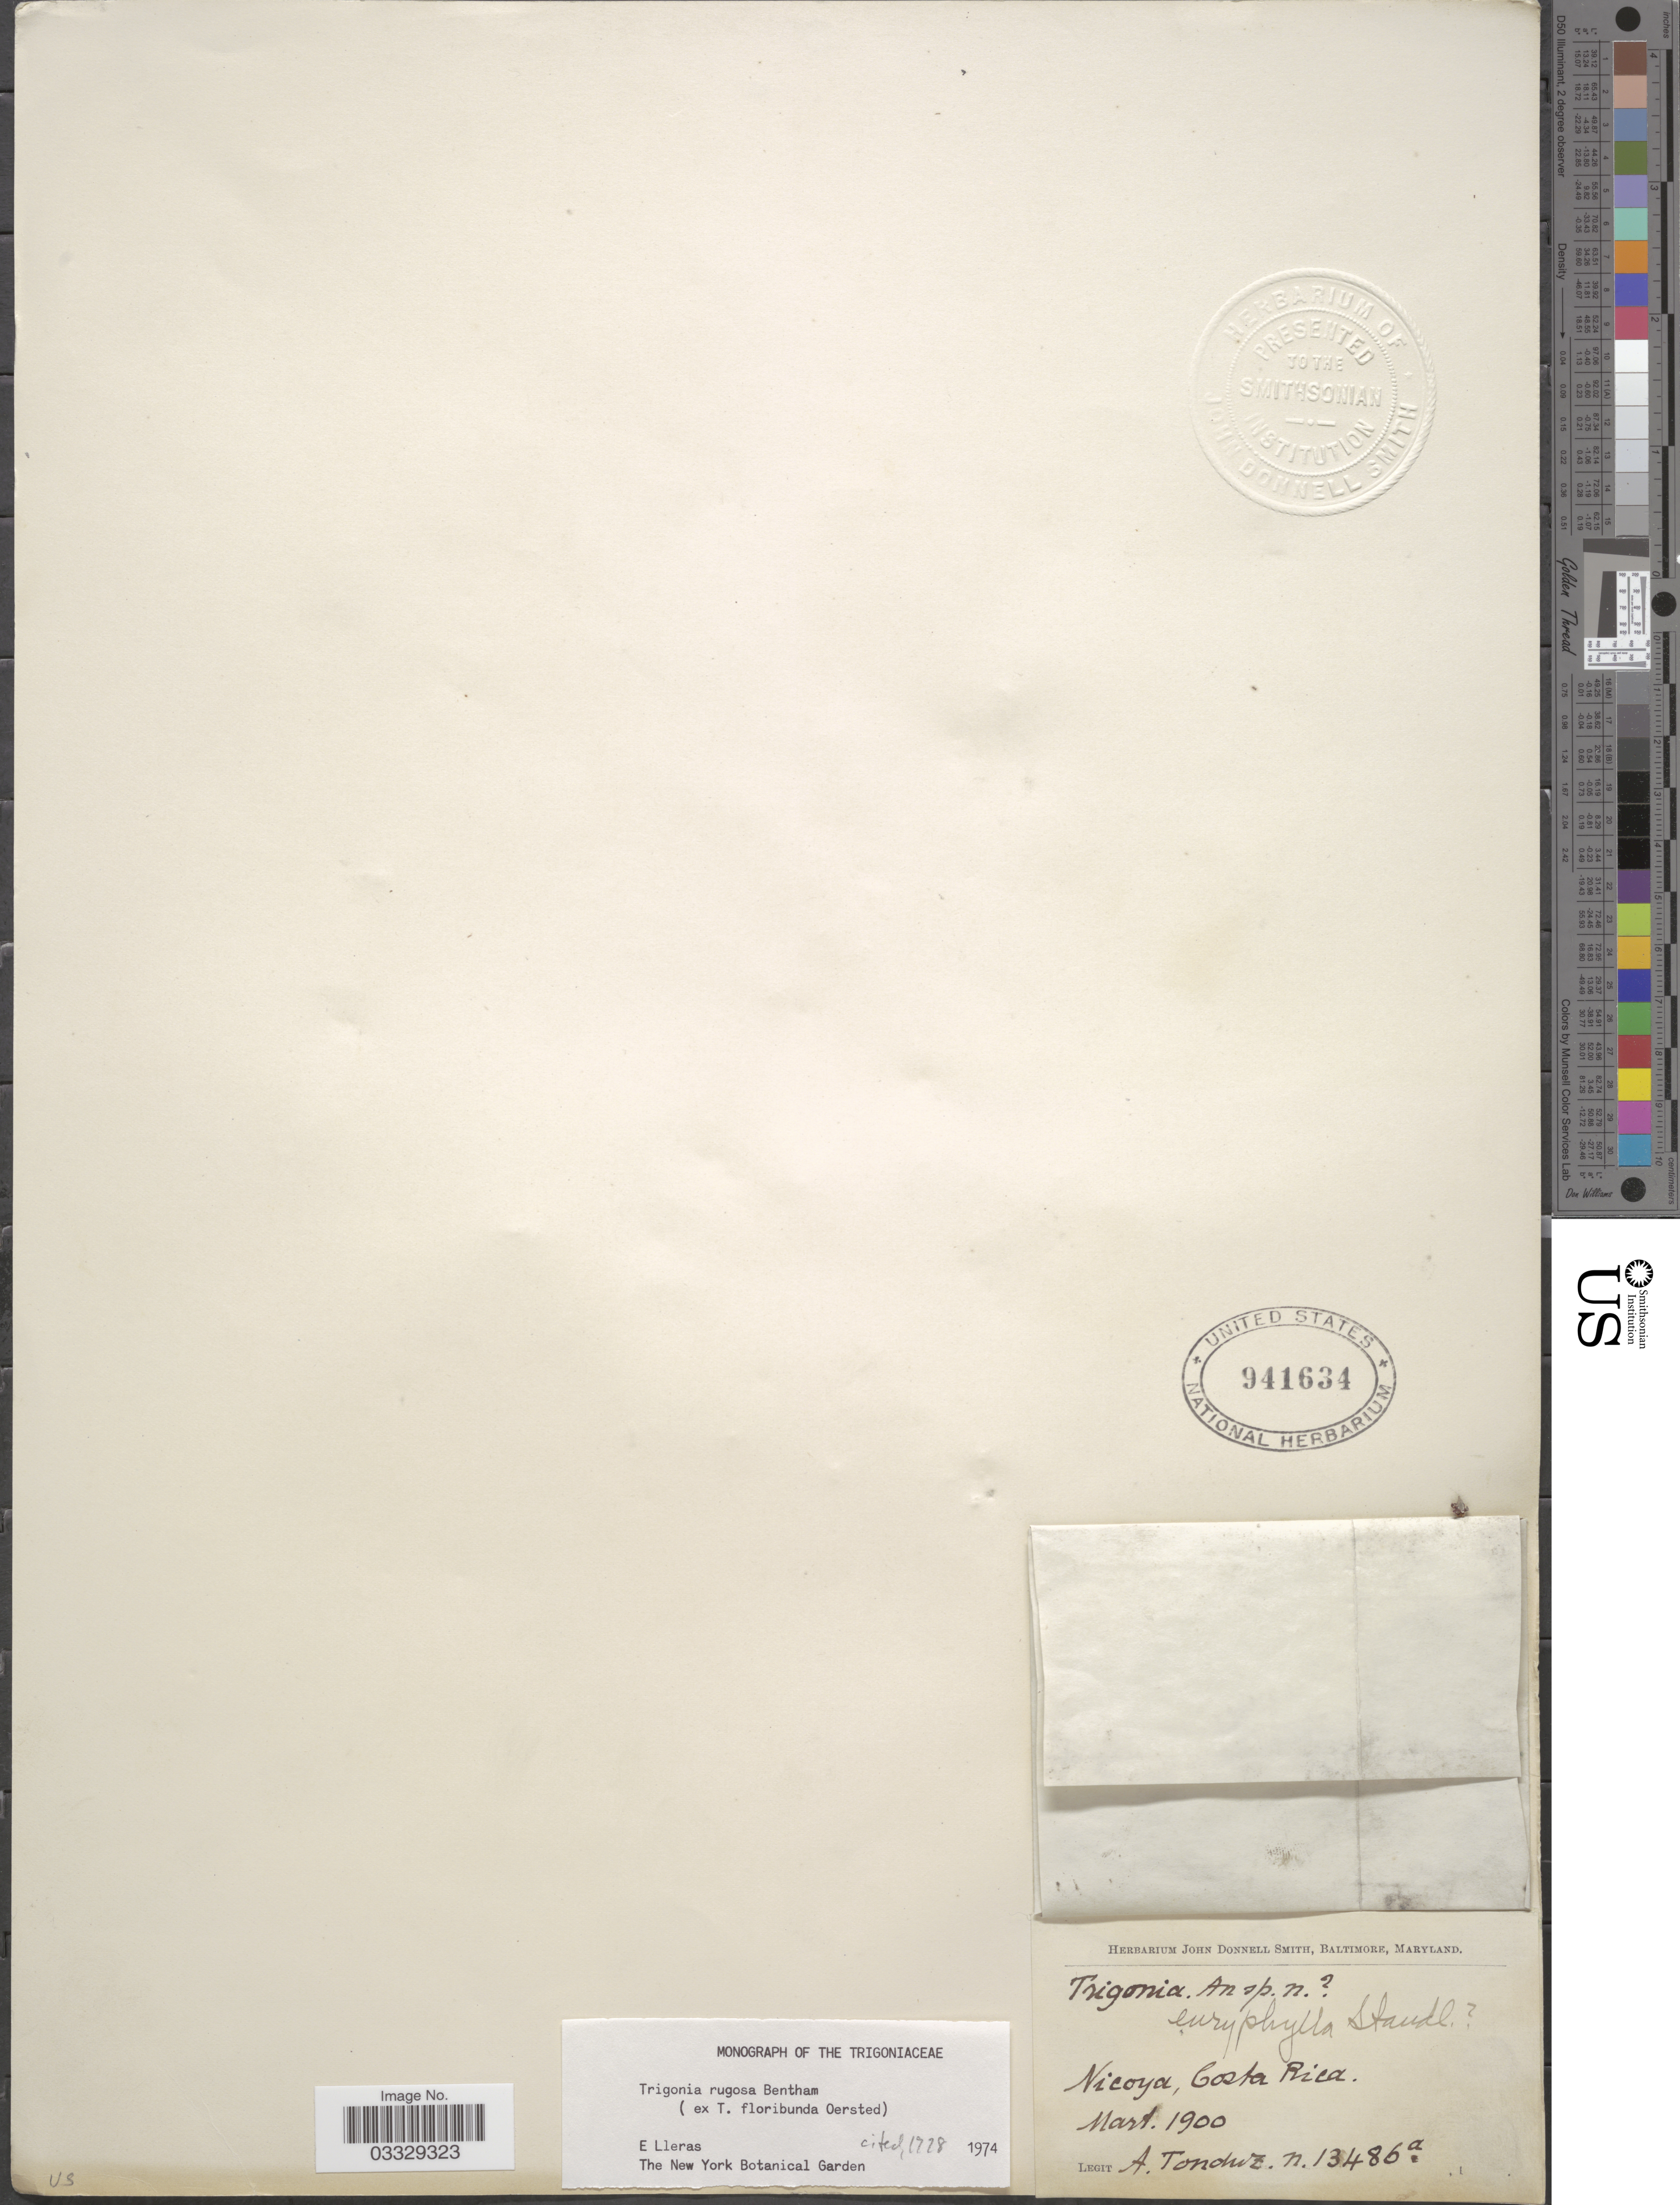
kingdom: Plantae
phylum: Tracheophyta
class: Magnoliopsida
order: Malpighiales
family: Trigoniaceae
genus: Trigonia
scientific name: Trigonia rugosa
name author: Benth.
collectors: A. Tonduz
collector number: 13486a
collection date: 1900-03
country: Costa Rica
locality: Nicoya.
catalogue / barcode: US 914634